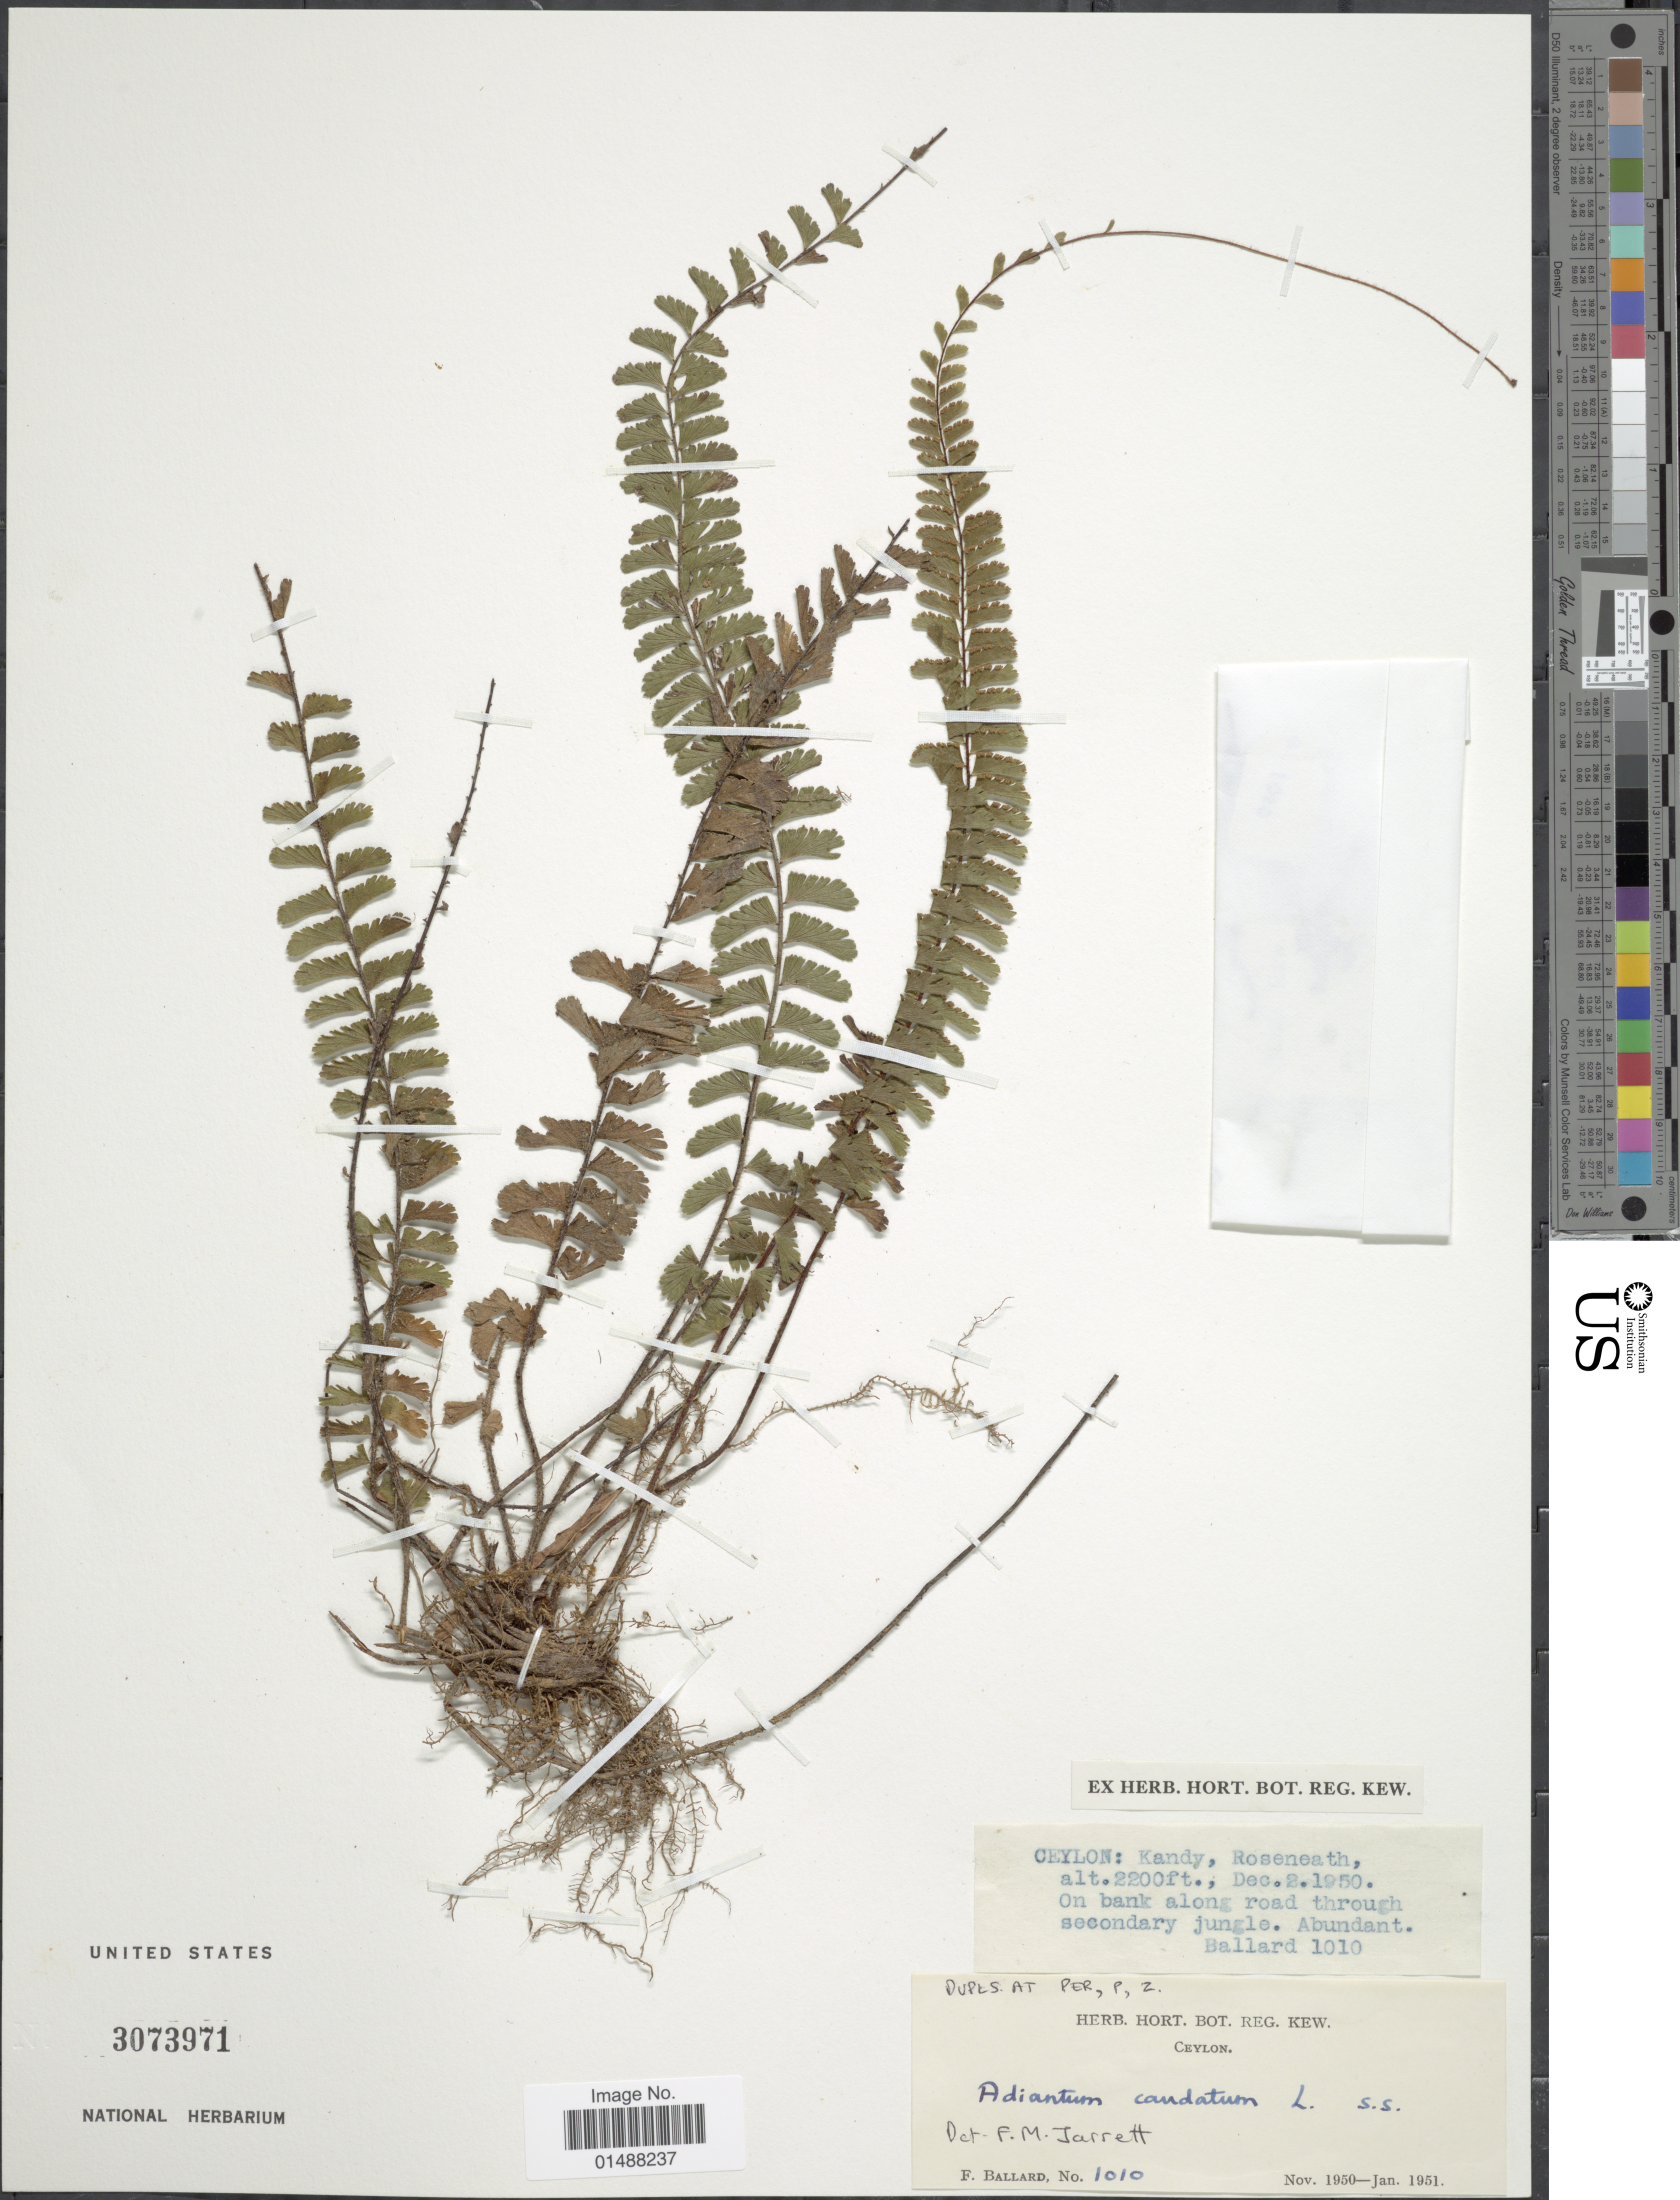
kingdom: Plantae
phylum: Tracheophyta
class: Polypodiopsida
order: Polypodiales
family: Pteridaceae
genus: Adiantum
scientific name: Adiantum caudatum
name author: L.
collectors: F. Ballard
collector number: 1010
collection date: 1950-11/1951-01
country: Sri Lanka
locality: Kandy, Roseneath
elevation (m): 671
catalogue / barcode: US 3073971